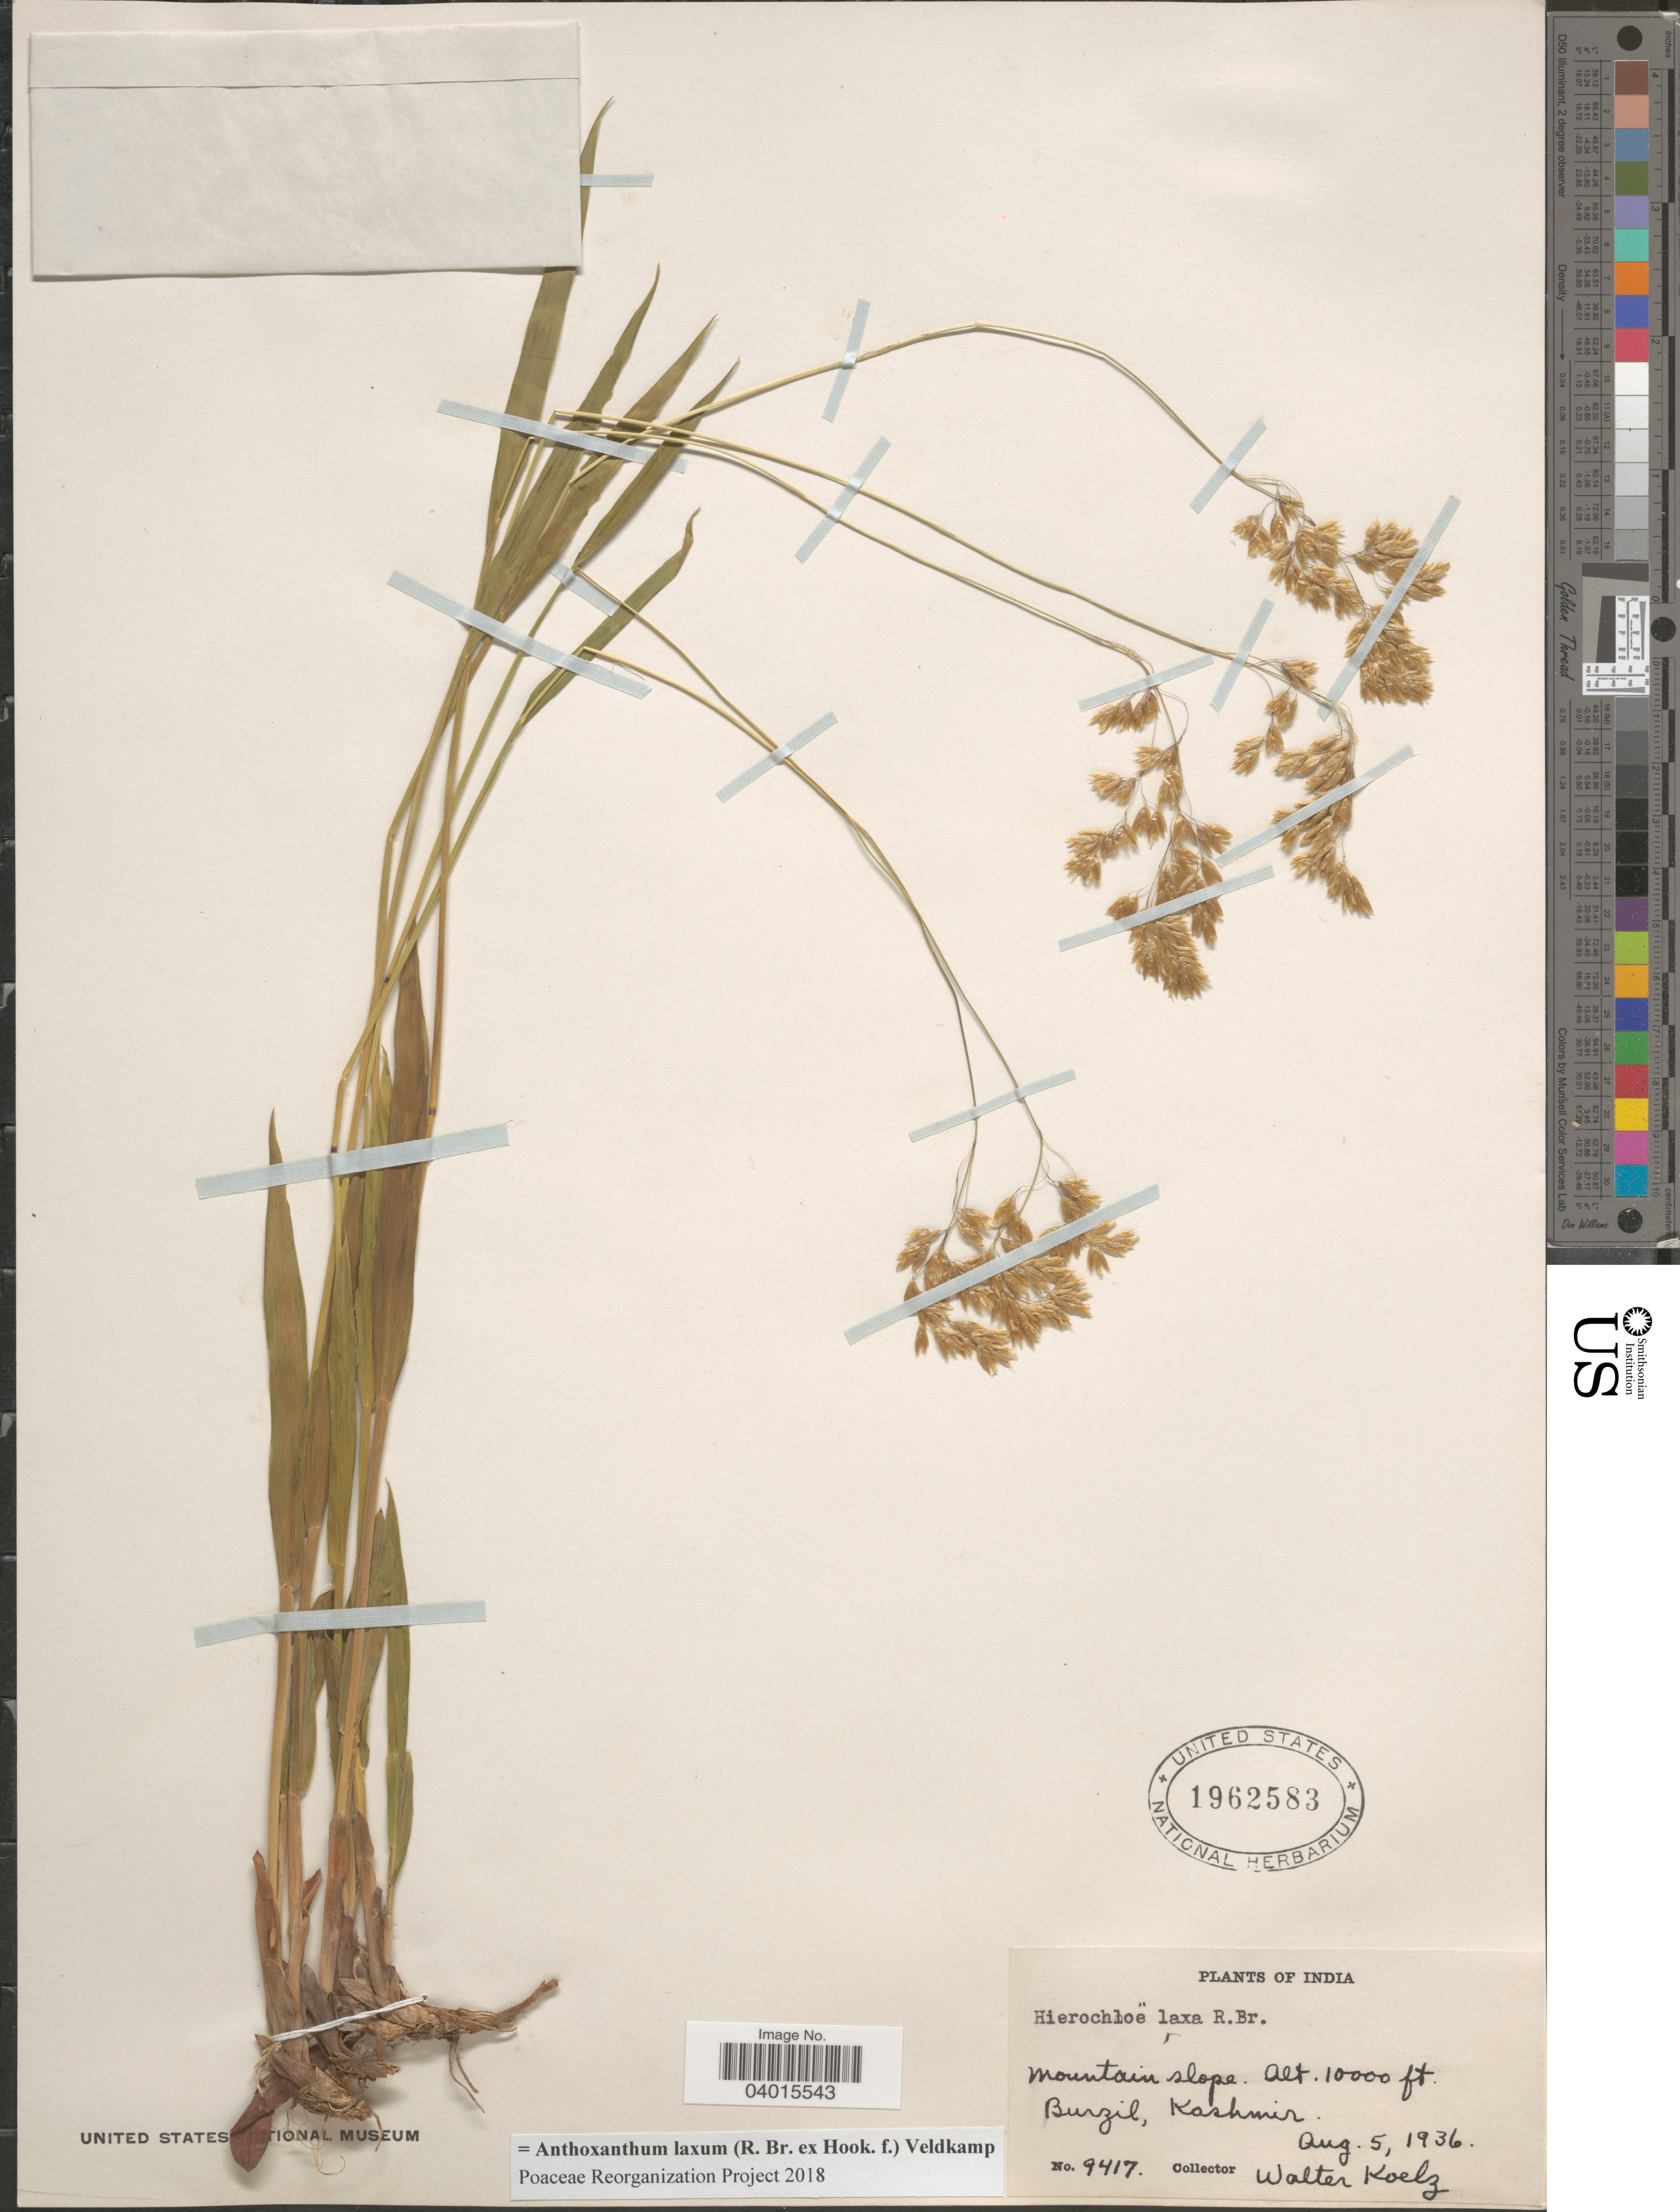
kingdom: Plantae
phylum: Tracheophyta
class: Liliopsida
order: Poales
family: Poaceae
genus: Anthoxanthum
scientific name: Anthoxanthum laxum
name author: (R. Br. ex Hook. f.) Veldkamp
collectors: W. N. Koelz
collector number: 9417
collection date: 1936-08-05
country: India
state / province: Jammu and Kashmir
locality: Burzil, Kashmir.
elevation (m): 3048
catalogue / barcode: US 1962583